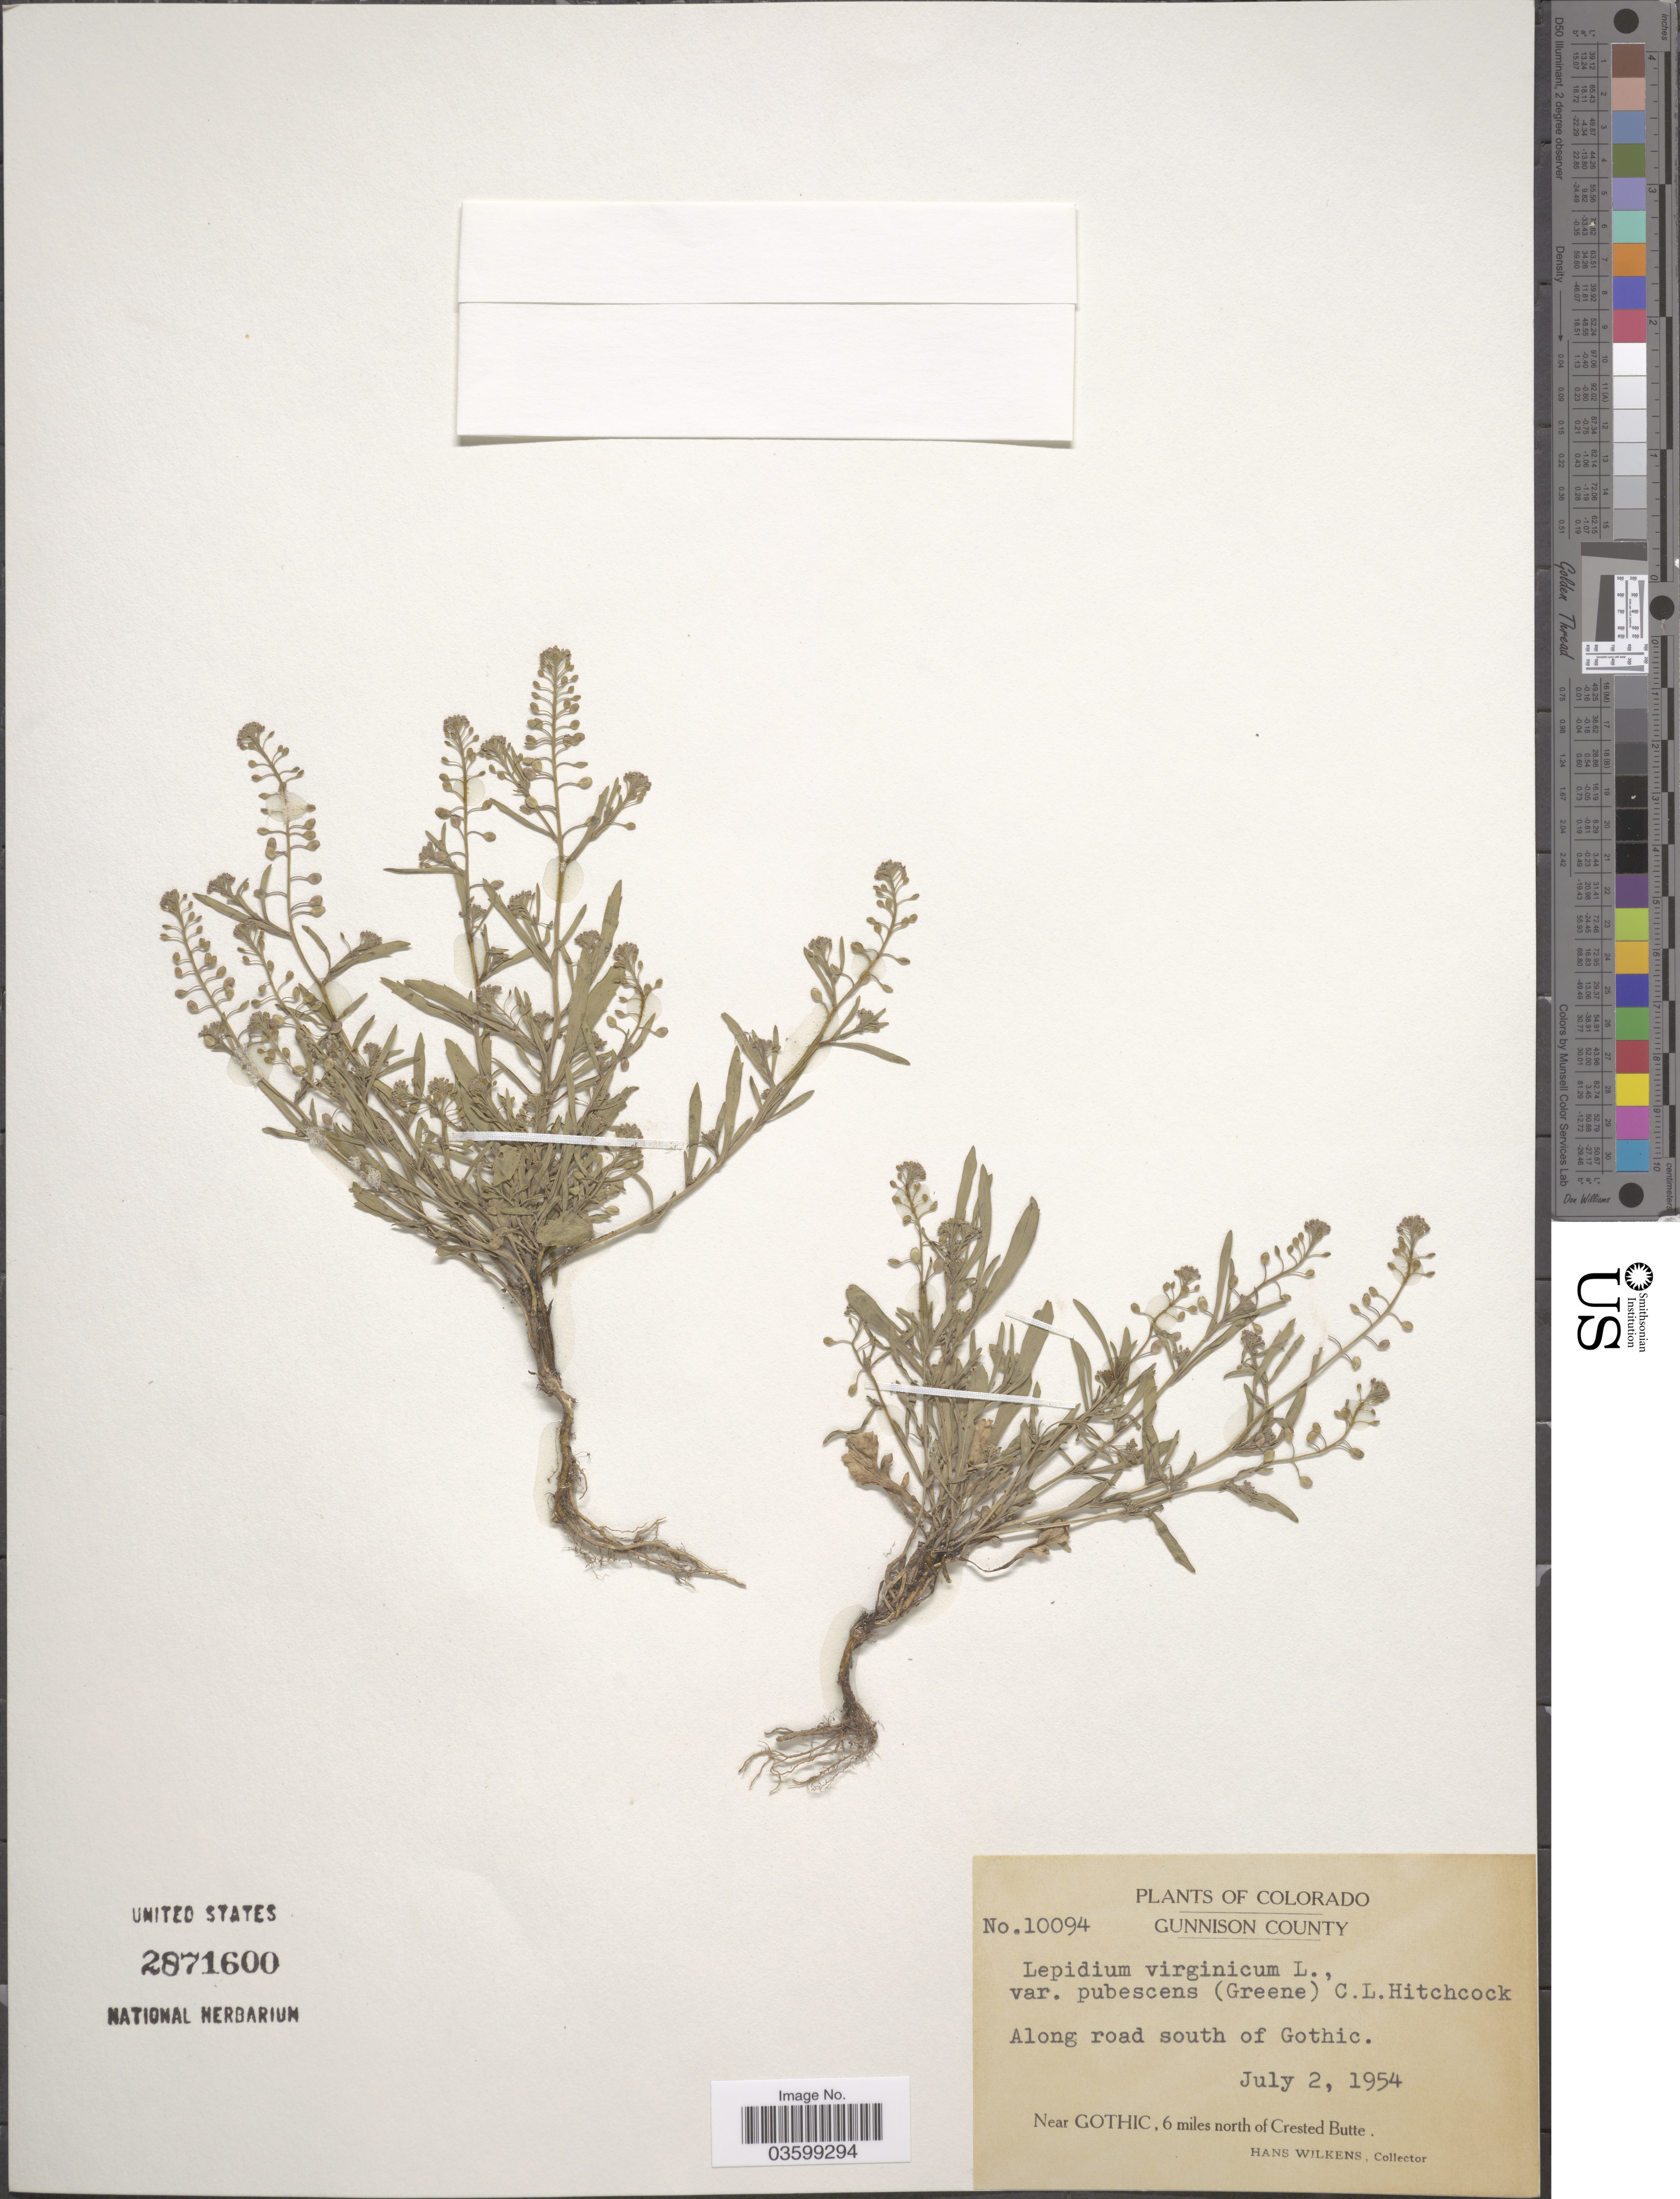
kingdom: Plantae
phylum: Tracheophyta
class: Magnoliopsida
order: Brassicales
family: Brassicaceae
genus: Lepidium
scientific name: Lepidium virginicum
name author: L.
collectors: H. Wilkens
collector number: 10094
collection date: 1954-07-02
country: United States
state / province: Colorado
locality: Gunnison County. Along road south of Gothic. Near Gothic, 6 miles north of Crested Butte.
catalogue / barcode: US 2871600